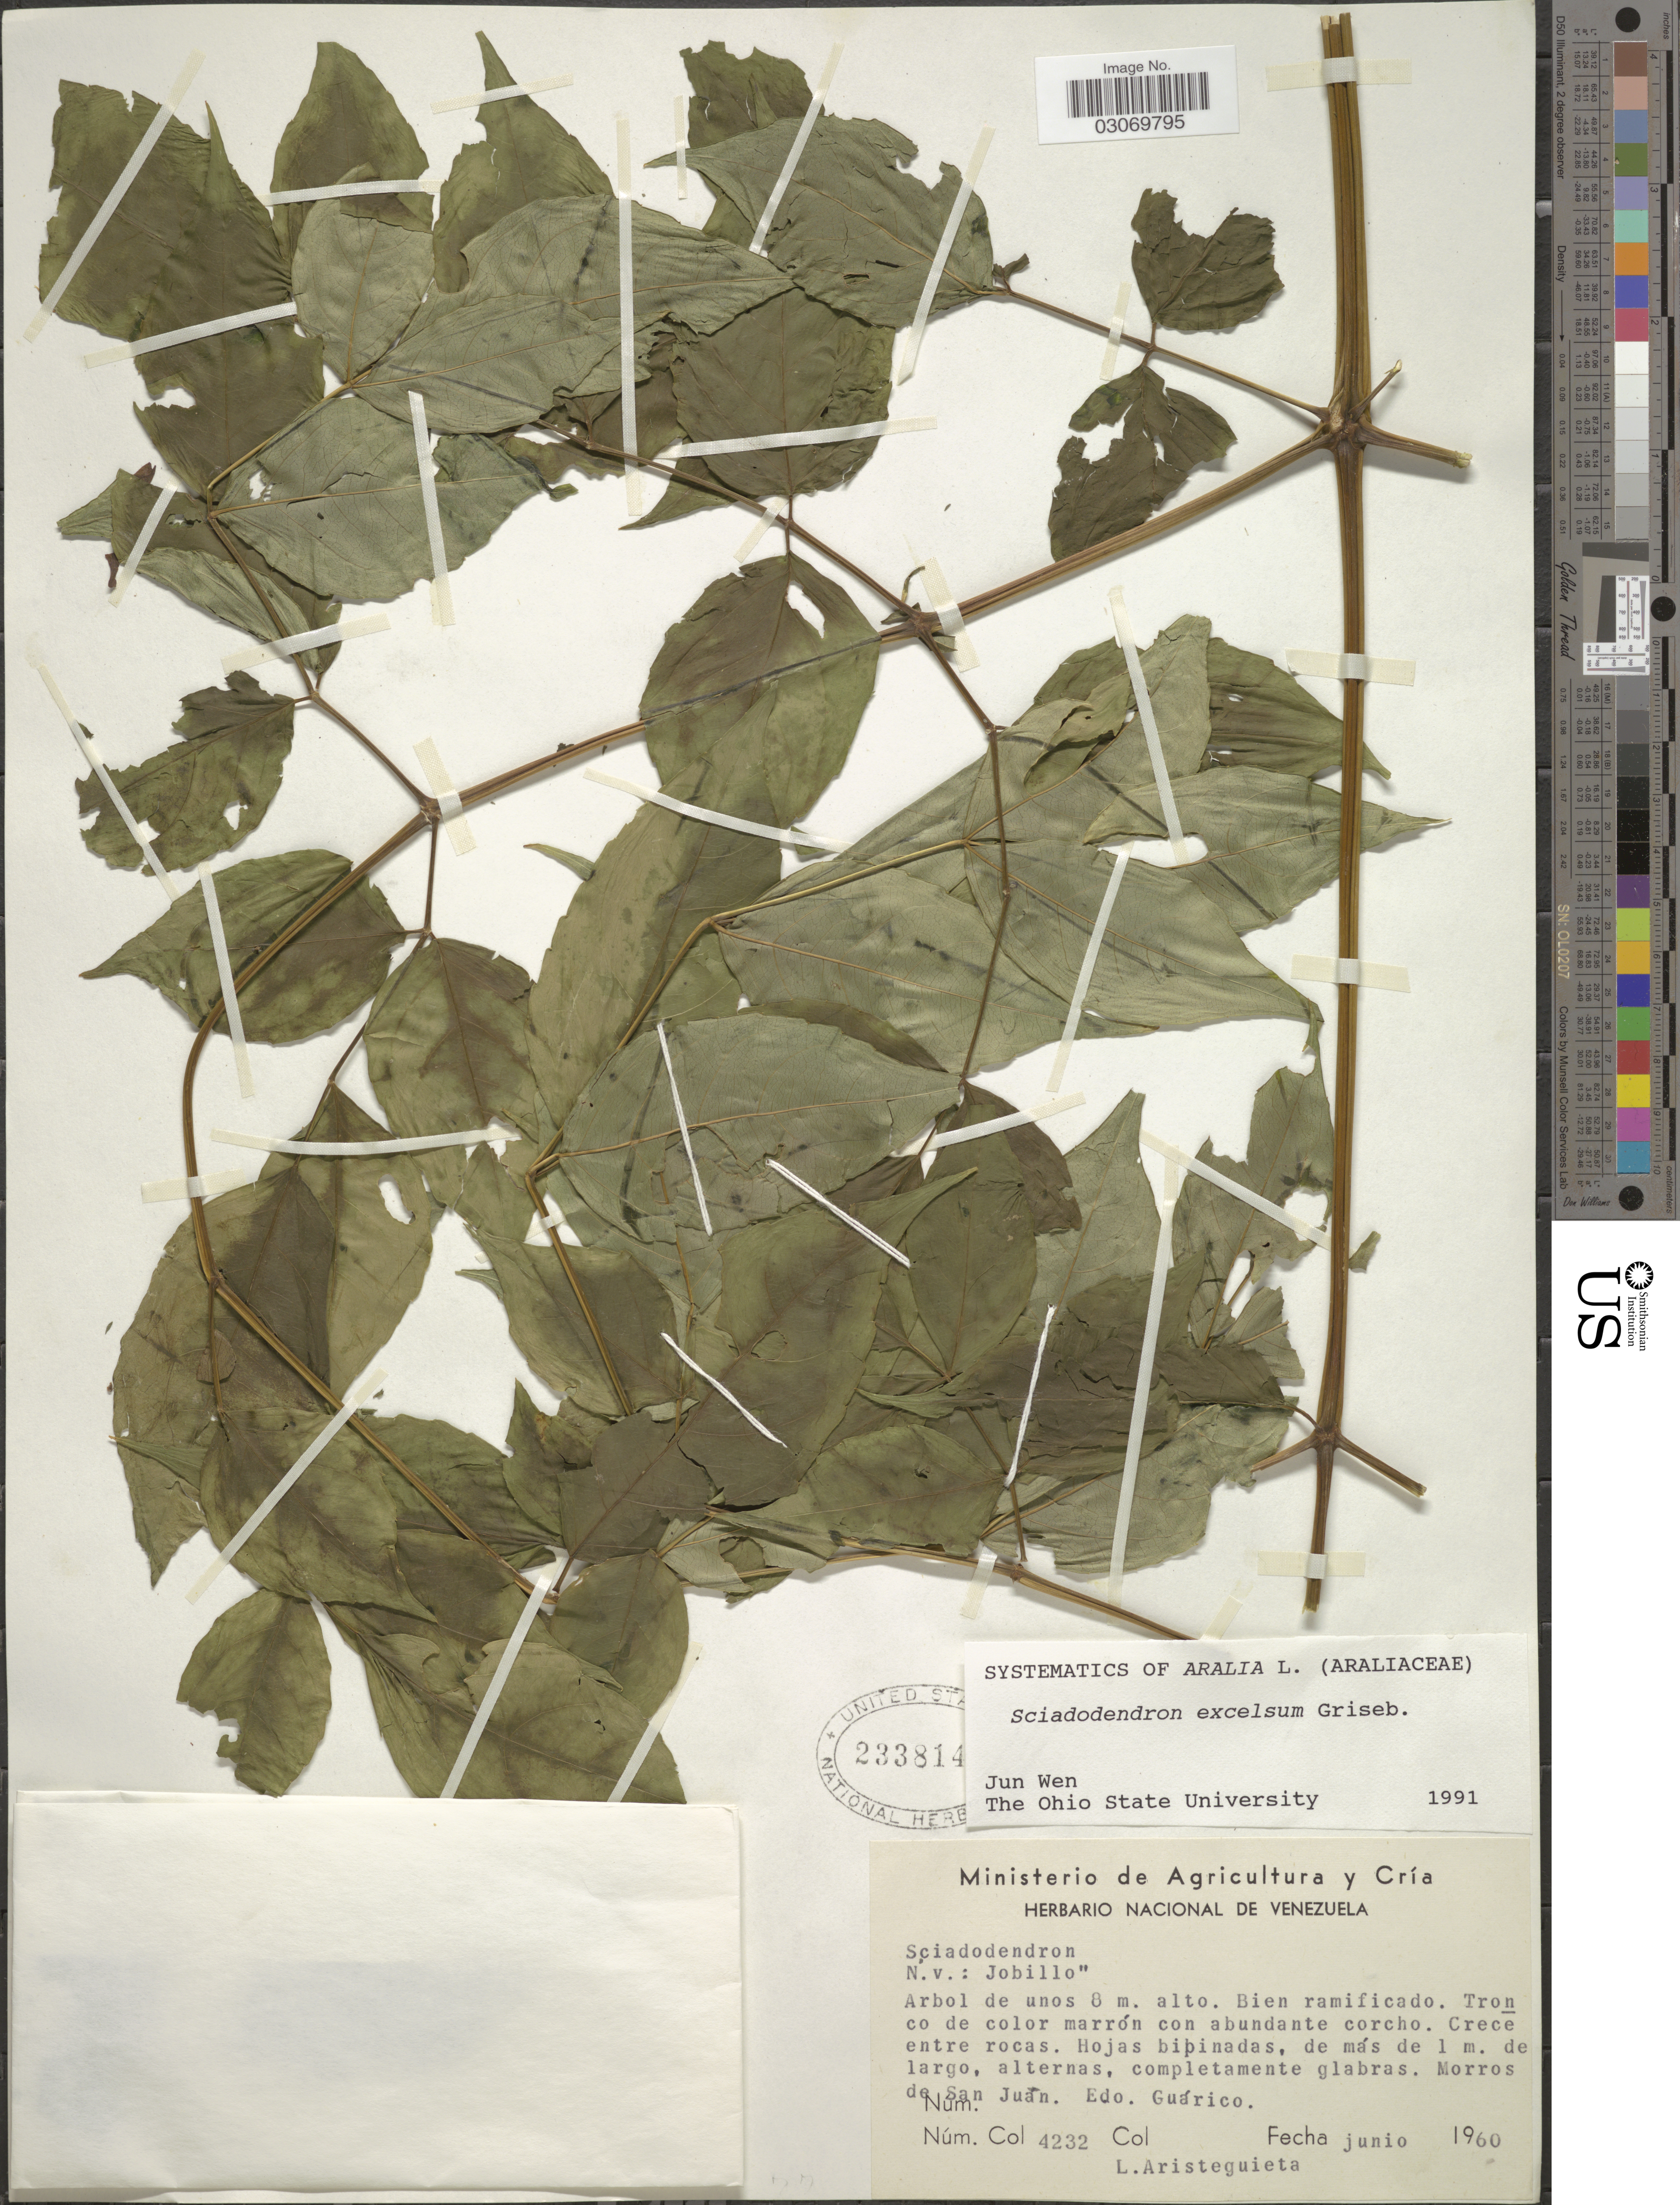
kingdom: Plantae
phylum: Tracheophyta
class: Magnoliopsida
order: Apiales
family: Araliaceae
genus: Sciadodendron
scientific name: Sciadodendron excelsum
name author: Griseb.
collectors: L. Aristeguieta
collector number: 4232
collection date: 1960-06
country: Venezuela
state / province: Guárico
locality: Morros de San Juan, Edo. Guárico.